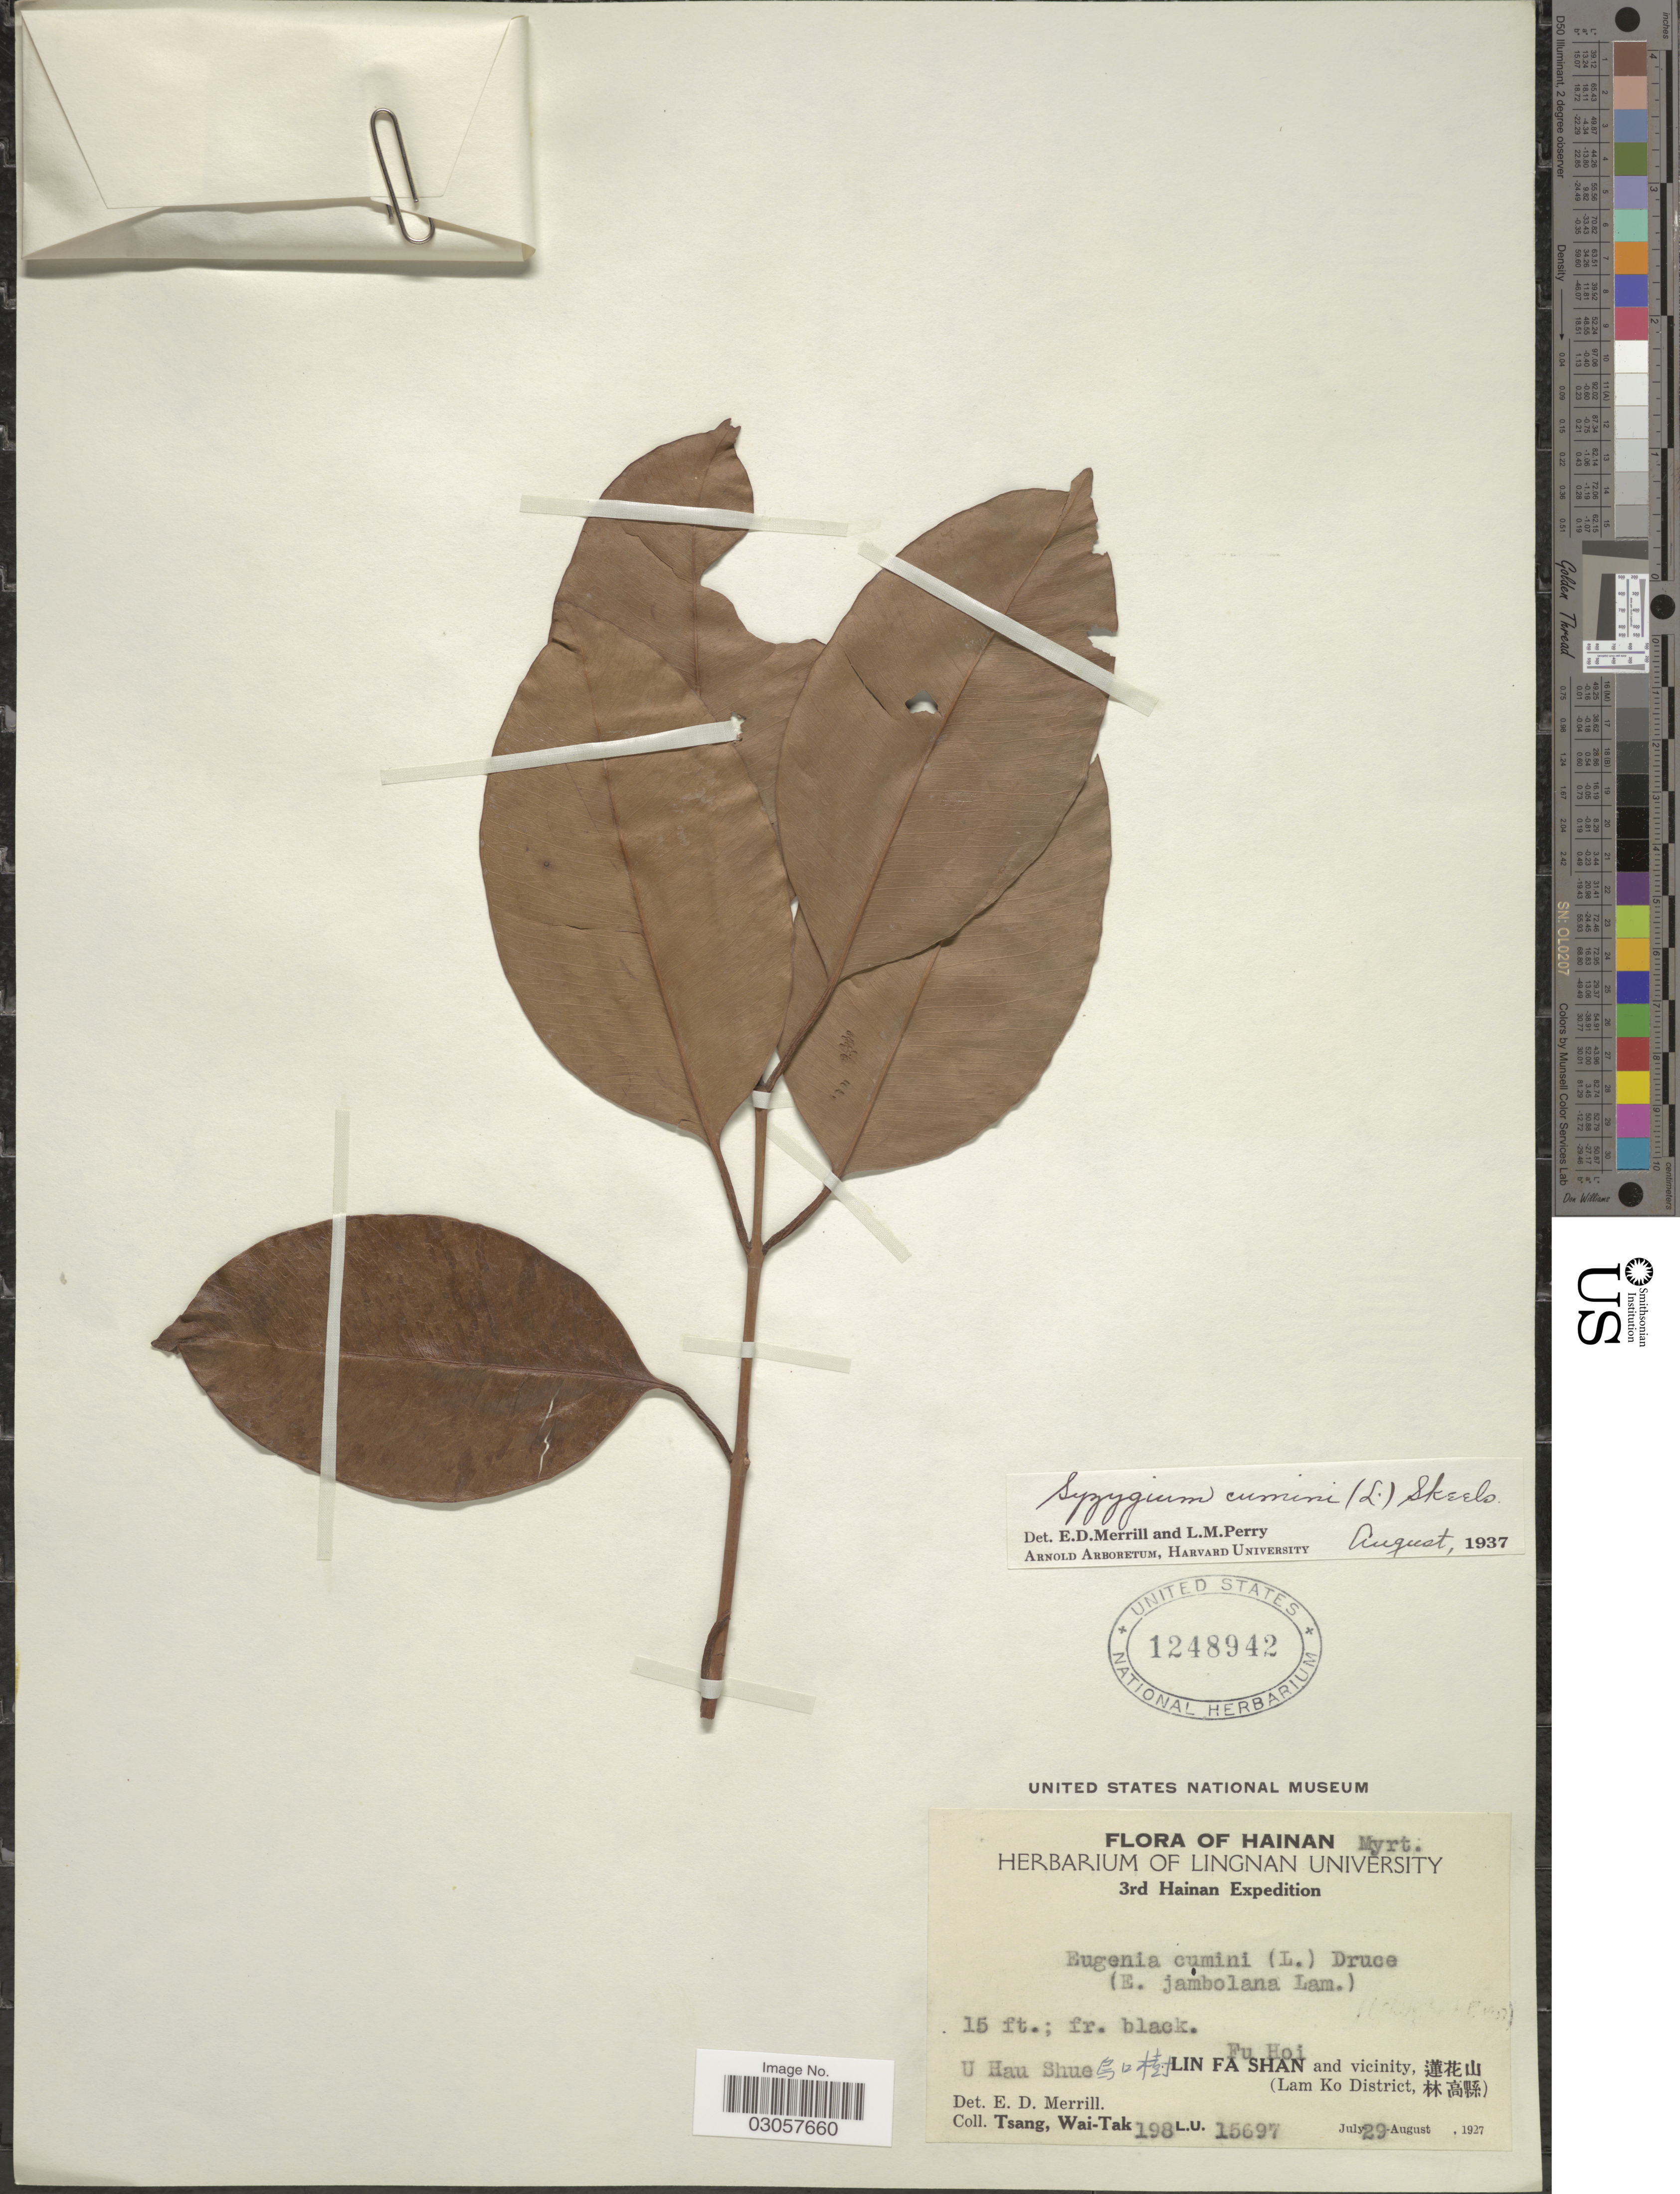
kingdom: Plantae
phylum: Tracheophyta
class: Magnoliopsida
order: Myrtales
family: Myrtaceae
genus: Syzygium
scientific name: Syzygium cumini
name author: (L.) Skeels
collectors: W. T. Tsang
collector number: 198L.U.15697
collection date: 1927-07-29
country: China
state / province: Hainan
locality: Fu Hoi Lin Fa Shan and vicinity, Lam Ko District.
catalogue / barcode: US 1248942